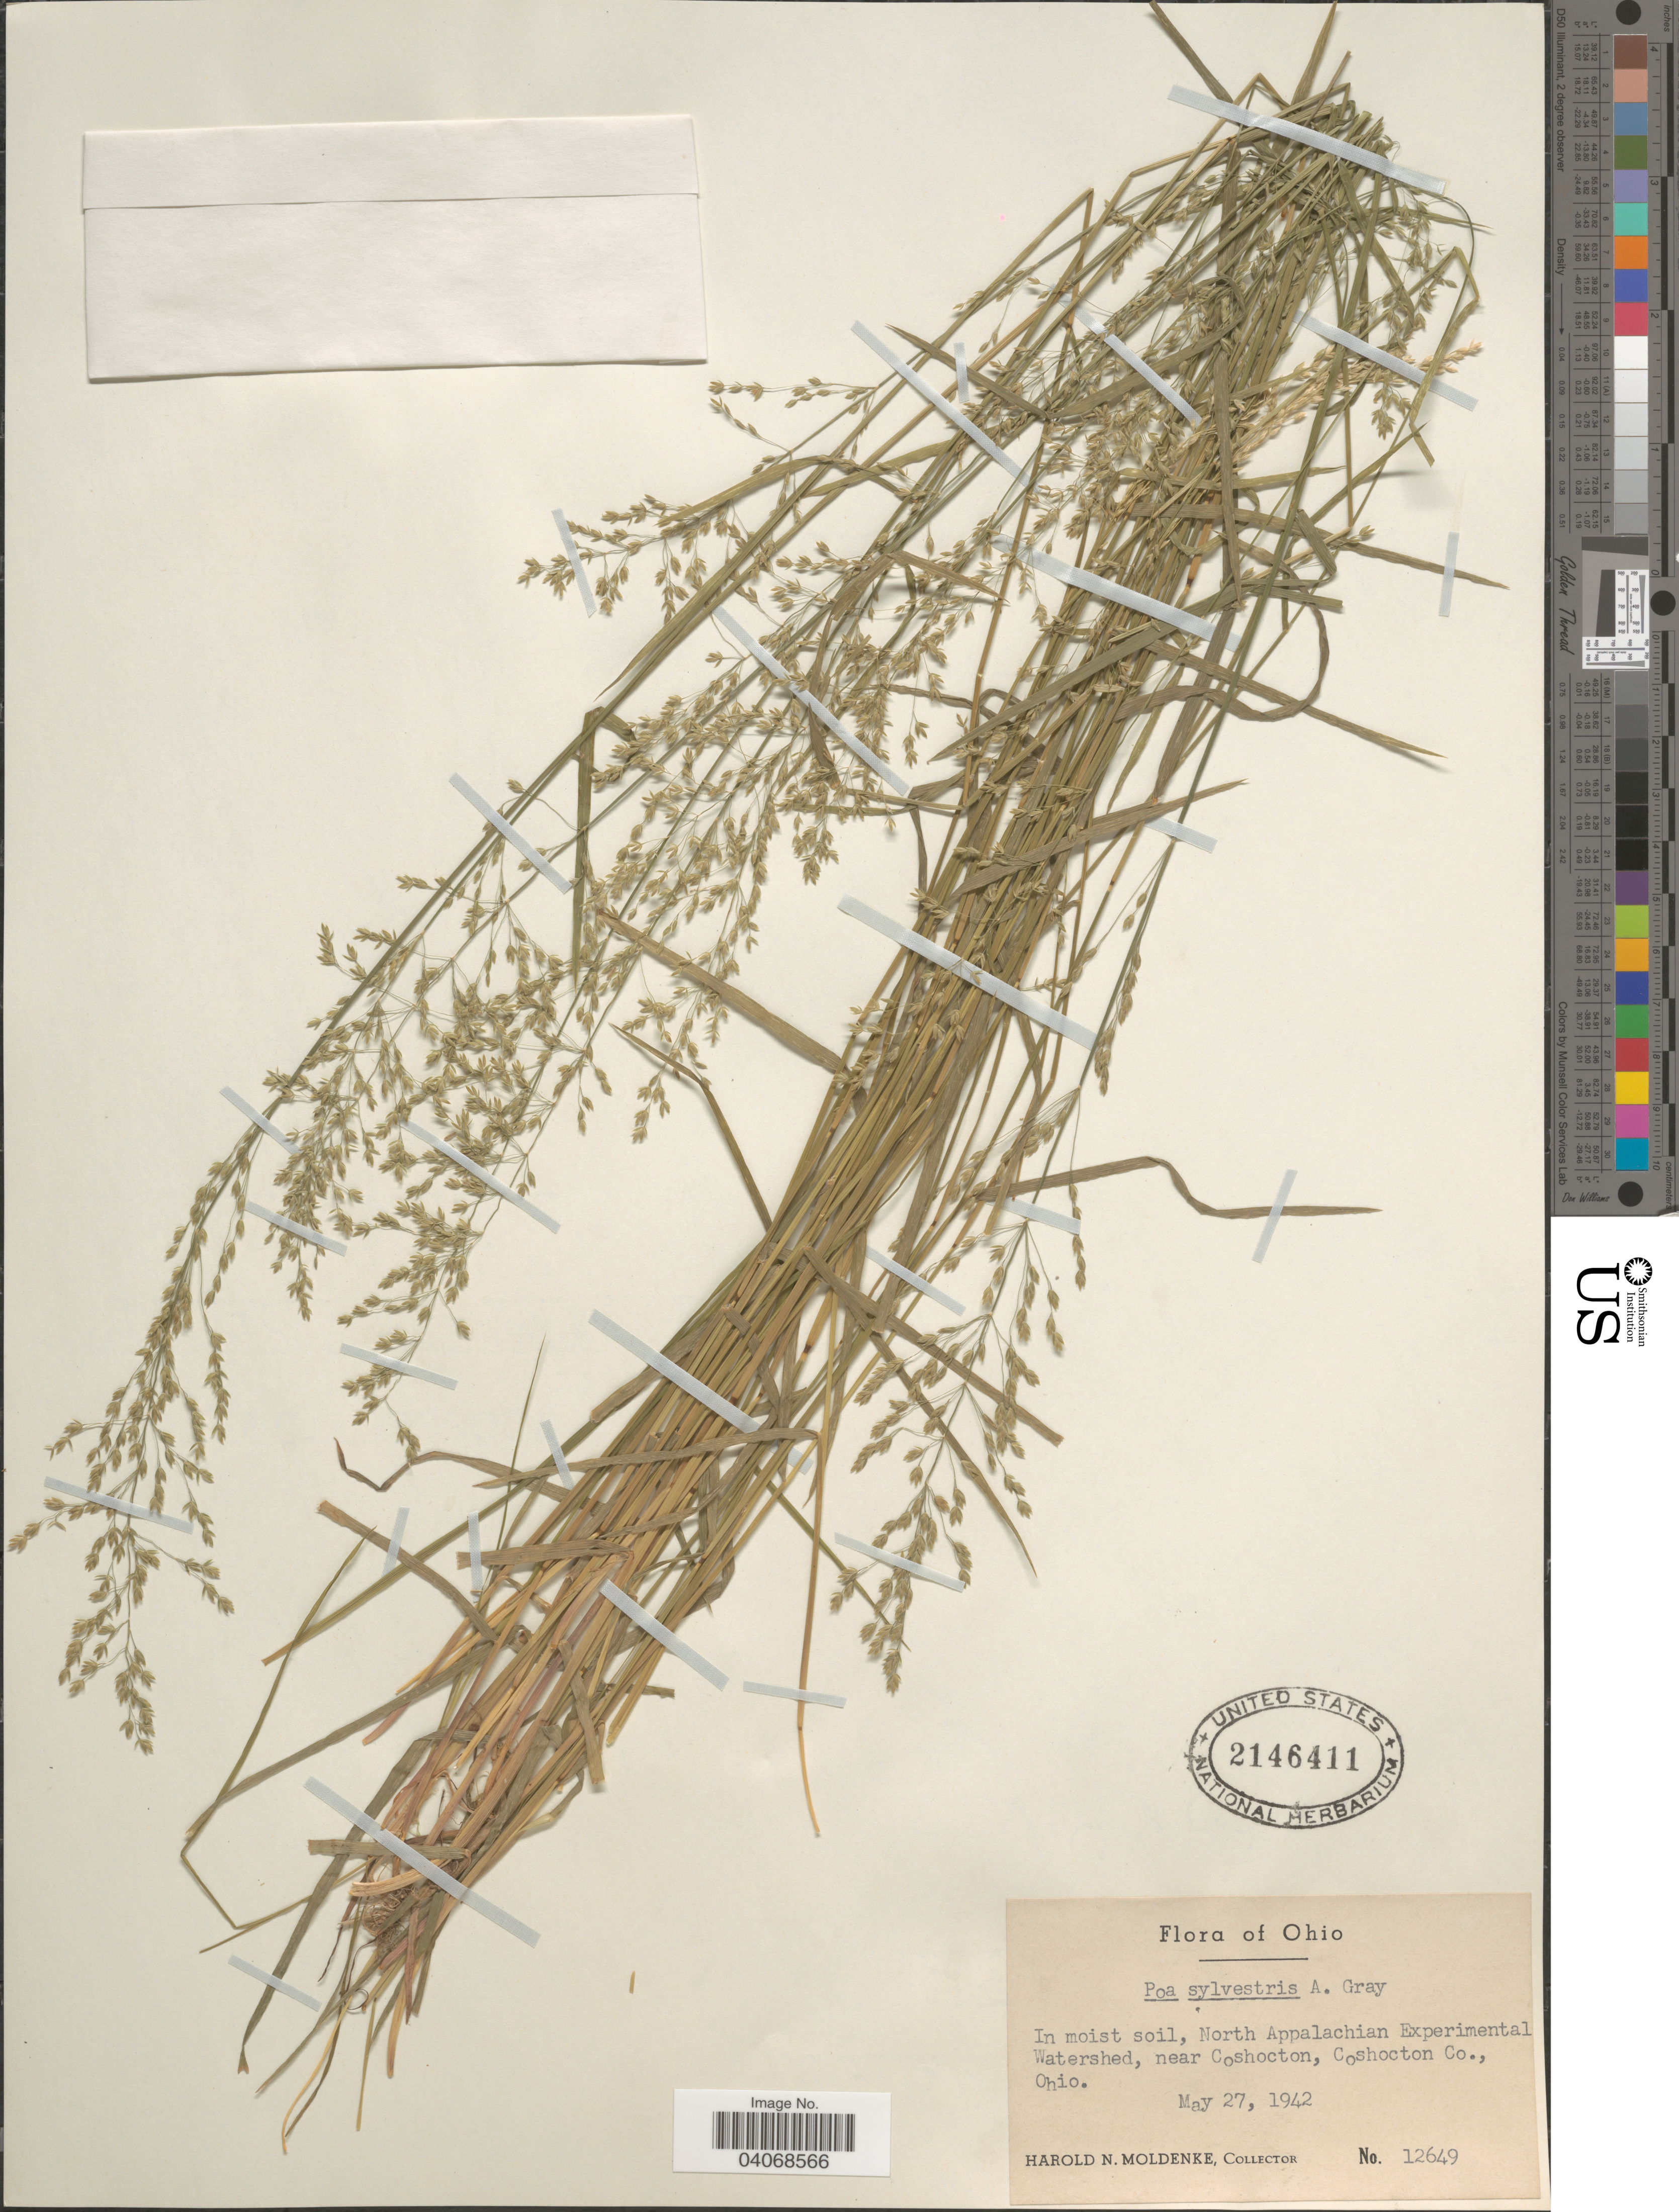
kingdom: Plantae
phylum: Tracheophyta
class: Liliopsida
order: Poales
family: Poaceae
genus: Poa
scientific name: Poa sylvestris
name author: A. Gray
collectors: H. N. Moldenke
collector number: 12649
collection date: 1942-05-27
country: United States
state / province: Ohio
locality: In moist soil, North Appalachian Experimental Watershed, near Coshocton, Coshocton Co.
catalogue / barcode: US 2146411